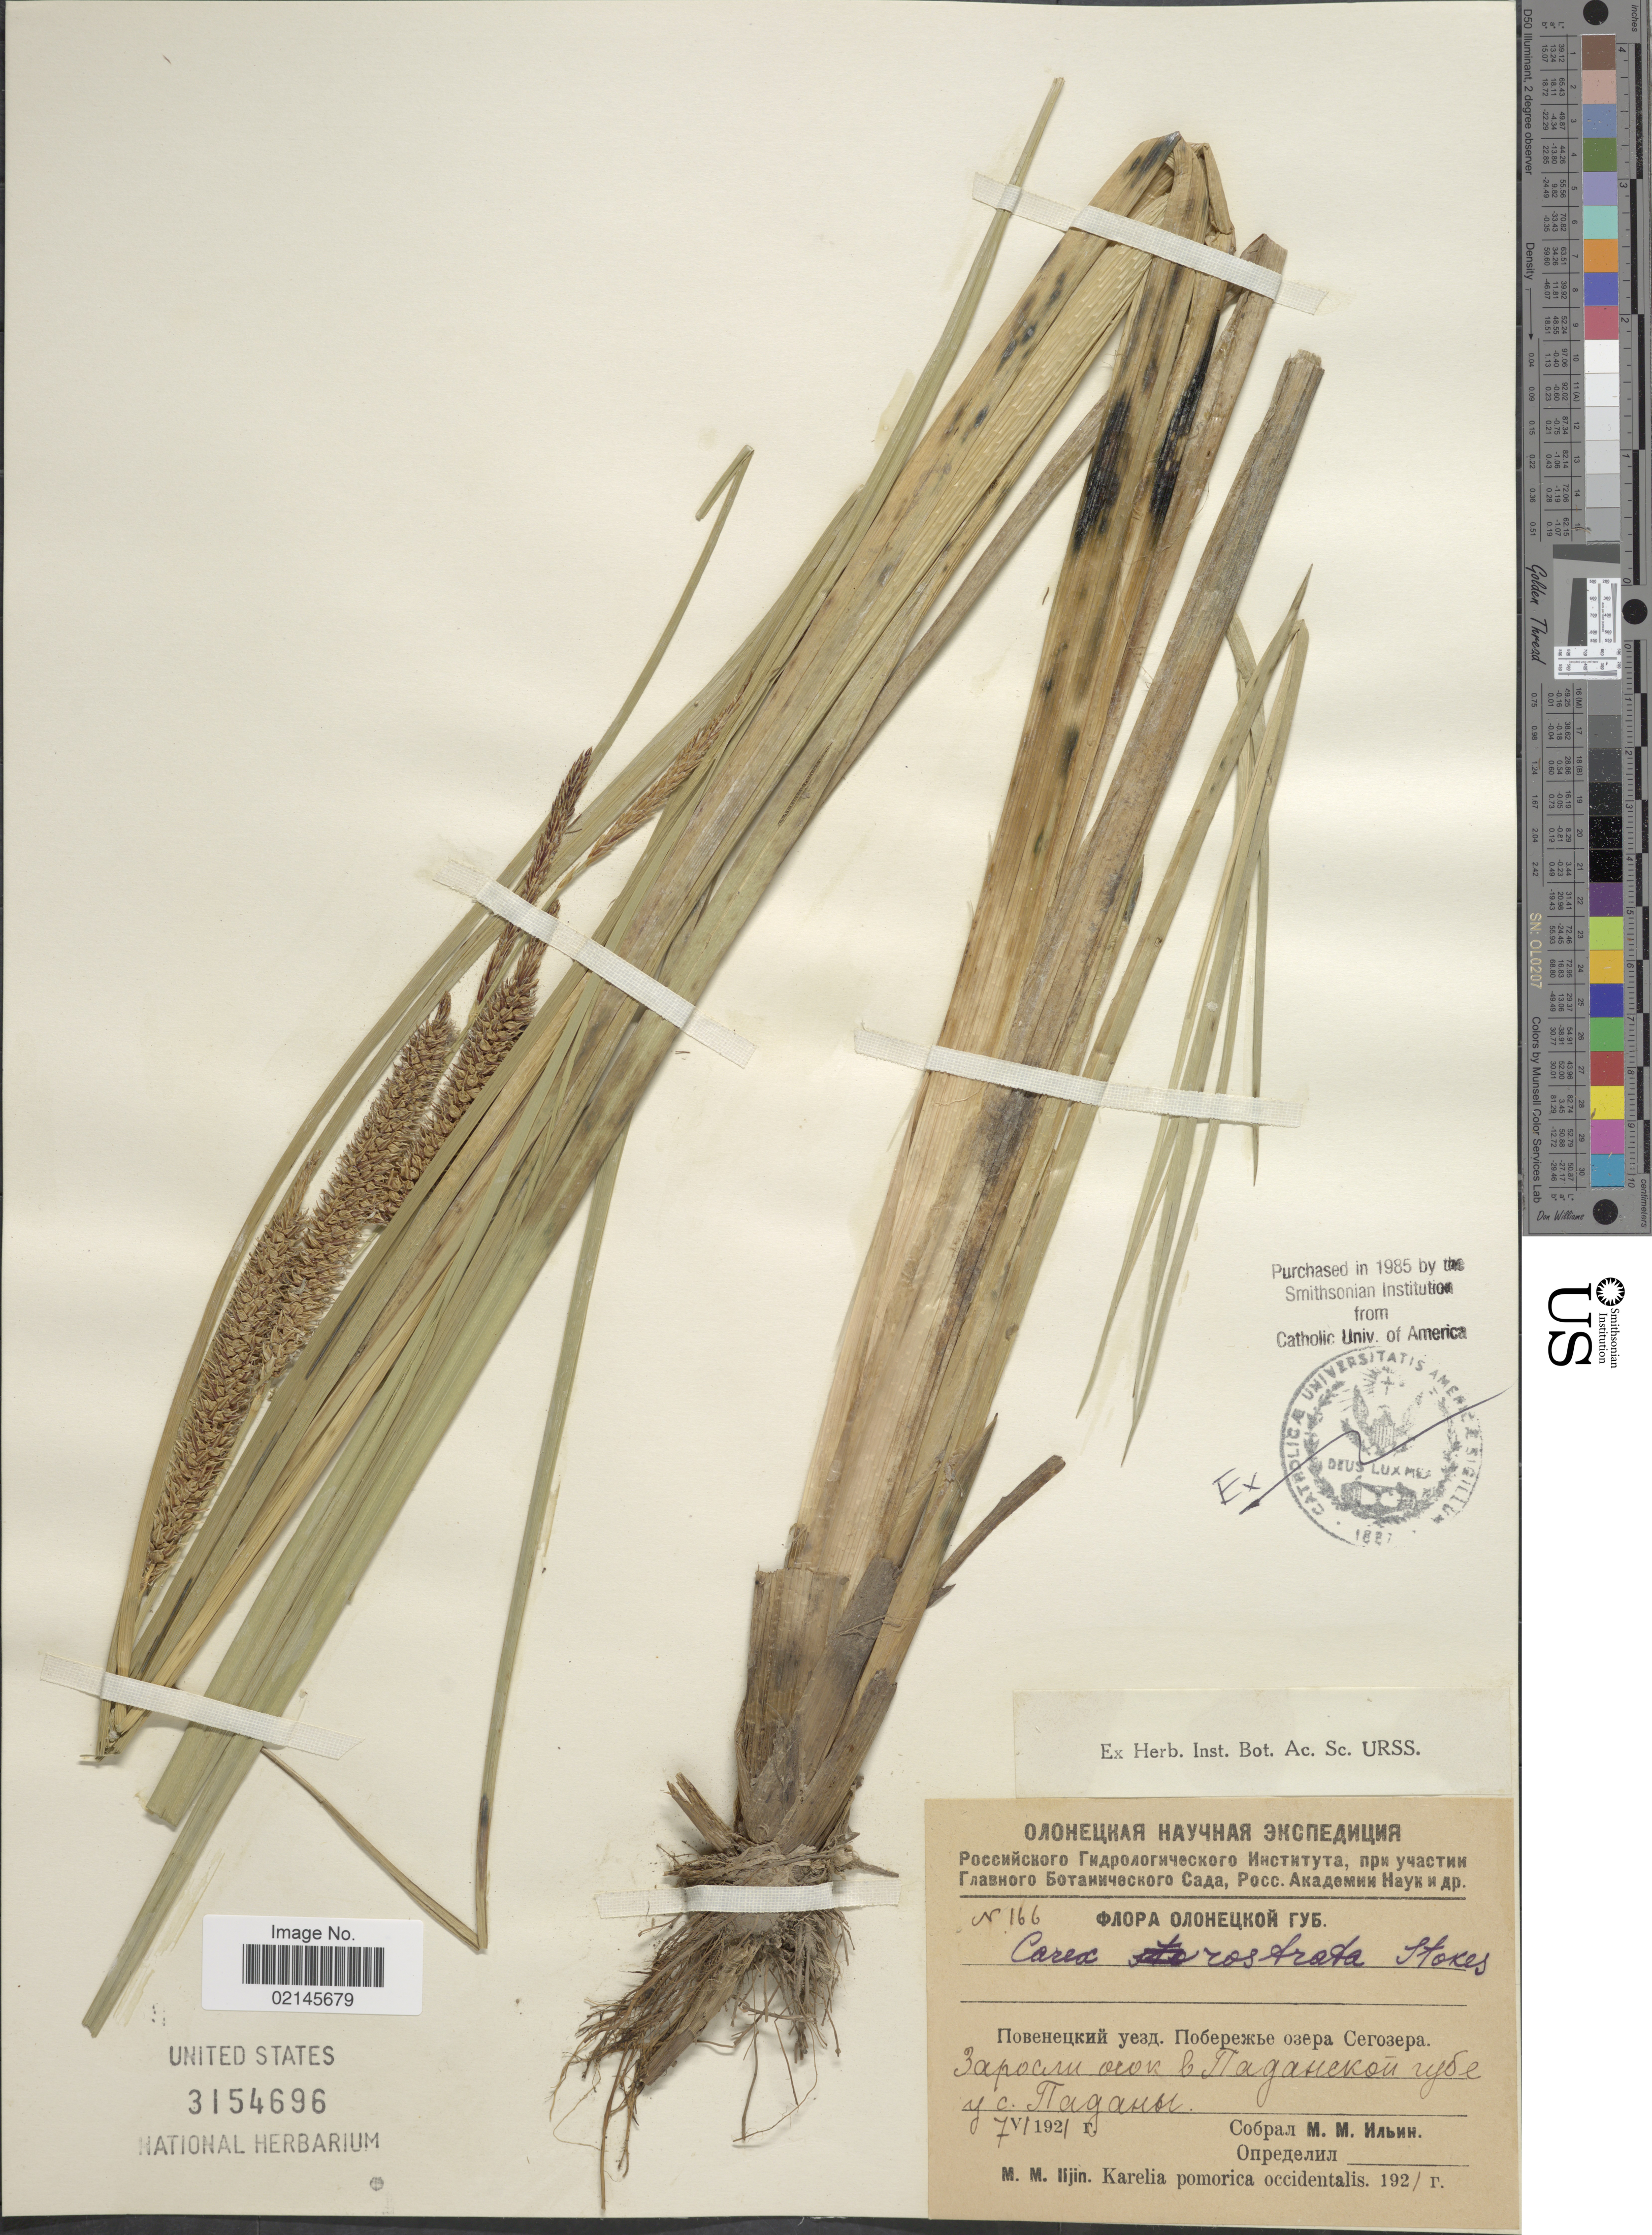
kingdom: Plantae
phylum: Tracheophyta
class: Liliopsida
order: Poales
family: Cyperaceae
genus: Carex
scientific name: Carex rostrata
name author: Stokes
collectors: M. Iljin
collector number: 166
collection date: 1921-06-07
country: Russian Federation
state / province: Karelia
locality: Karelia pomorica occidentalis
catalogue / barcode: US 3154696